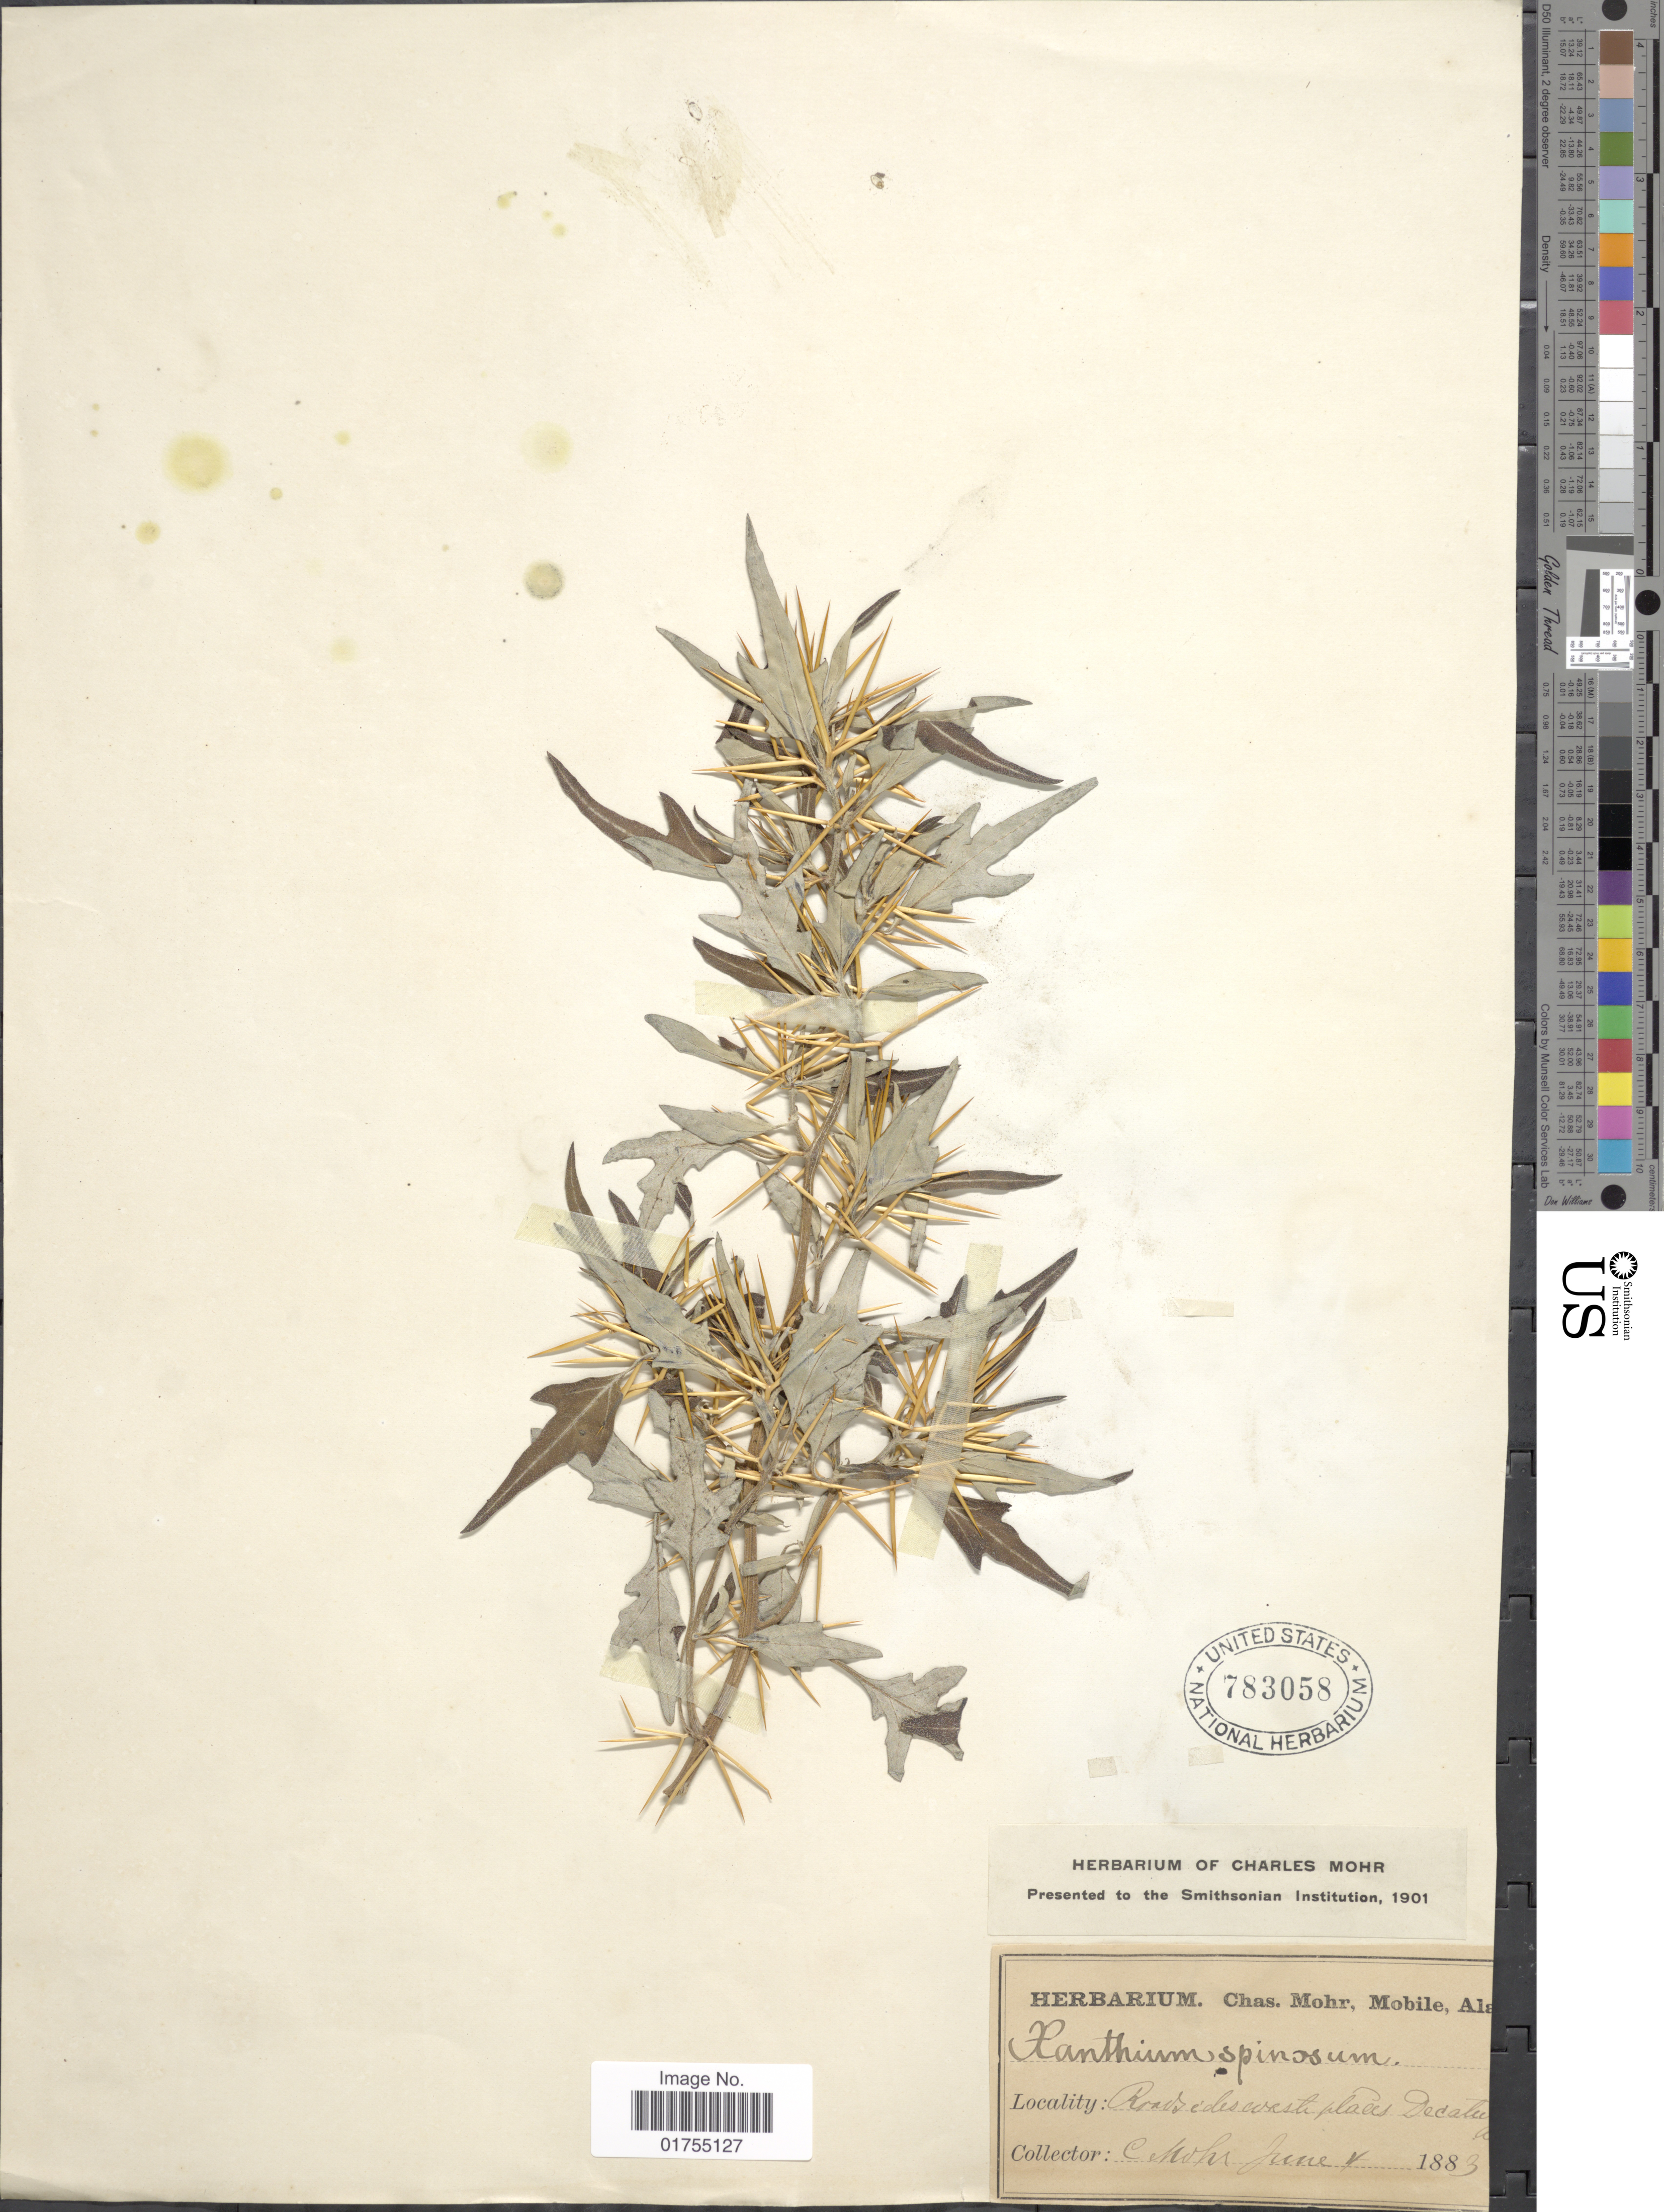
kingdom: Plantae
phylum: Tracheophyta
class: Magnoliopsida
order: Asterales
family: Asteraceae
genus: Xanthium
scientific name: Xanthium spinosum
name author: L.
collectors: C. T. Mohr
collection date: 1883-06-04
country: United States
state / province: Georgia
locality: Decatur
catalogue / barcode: US 783058